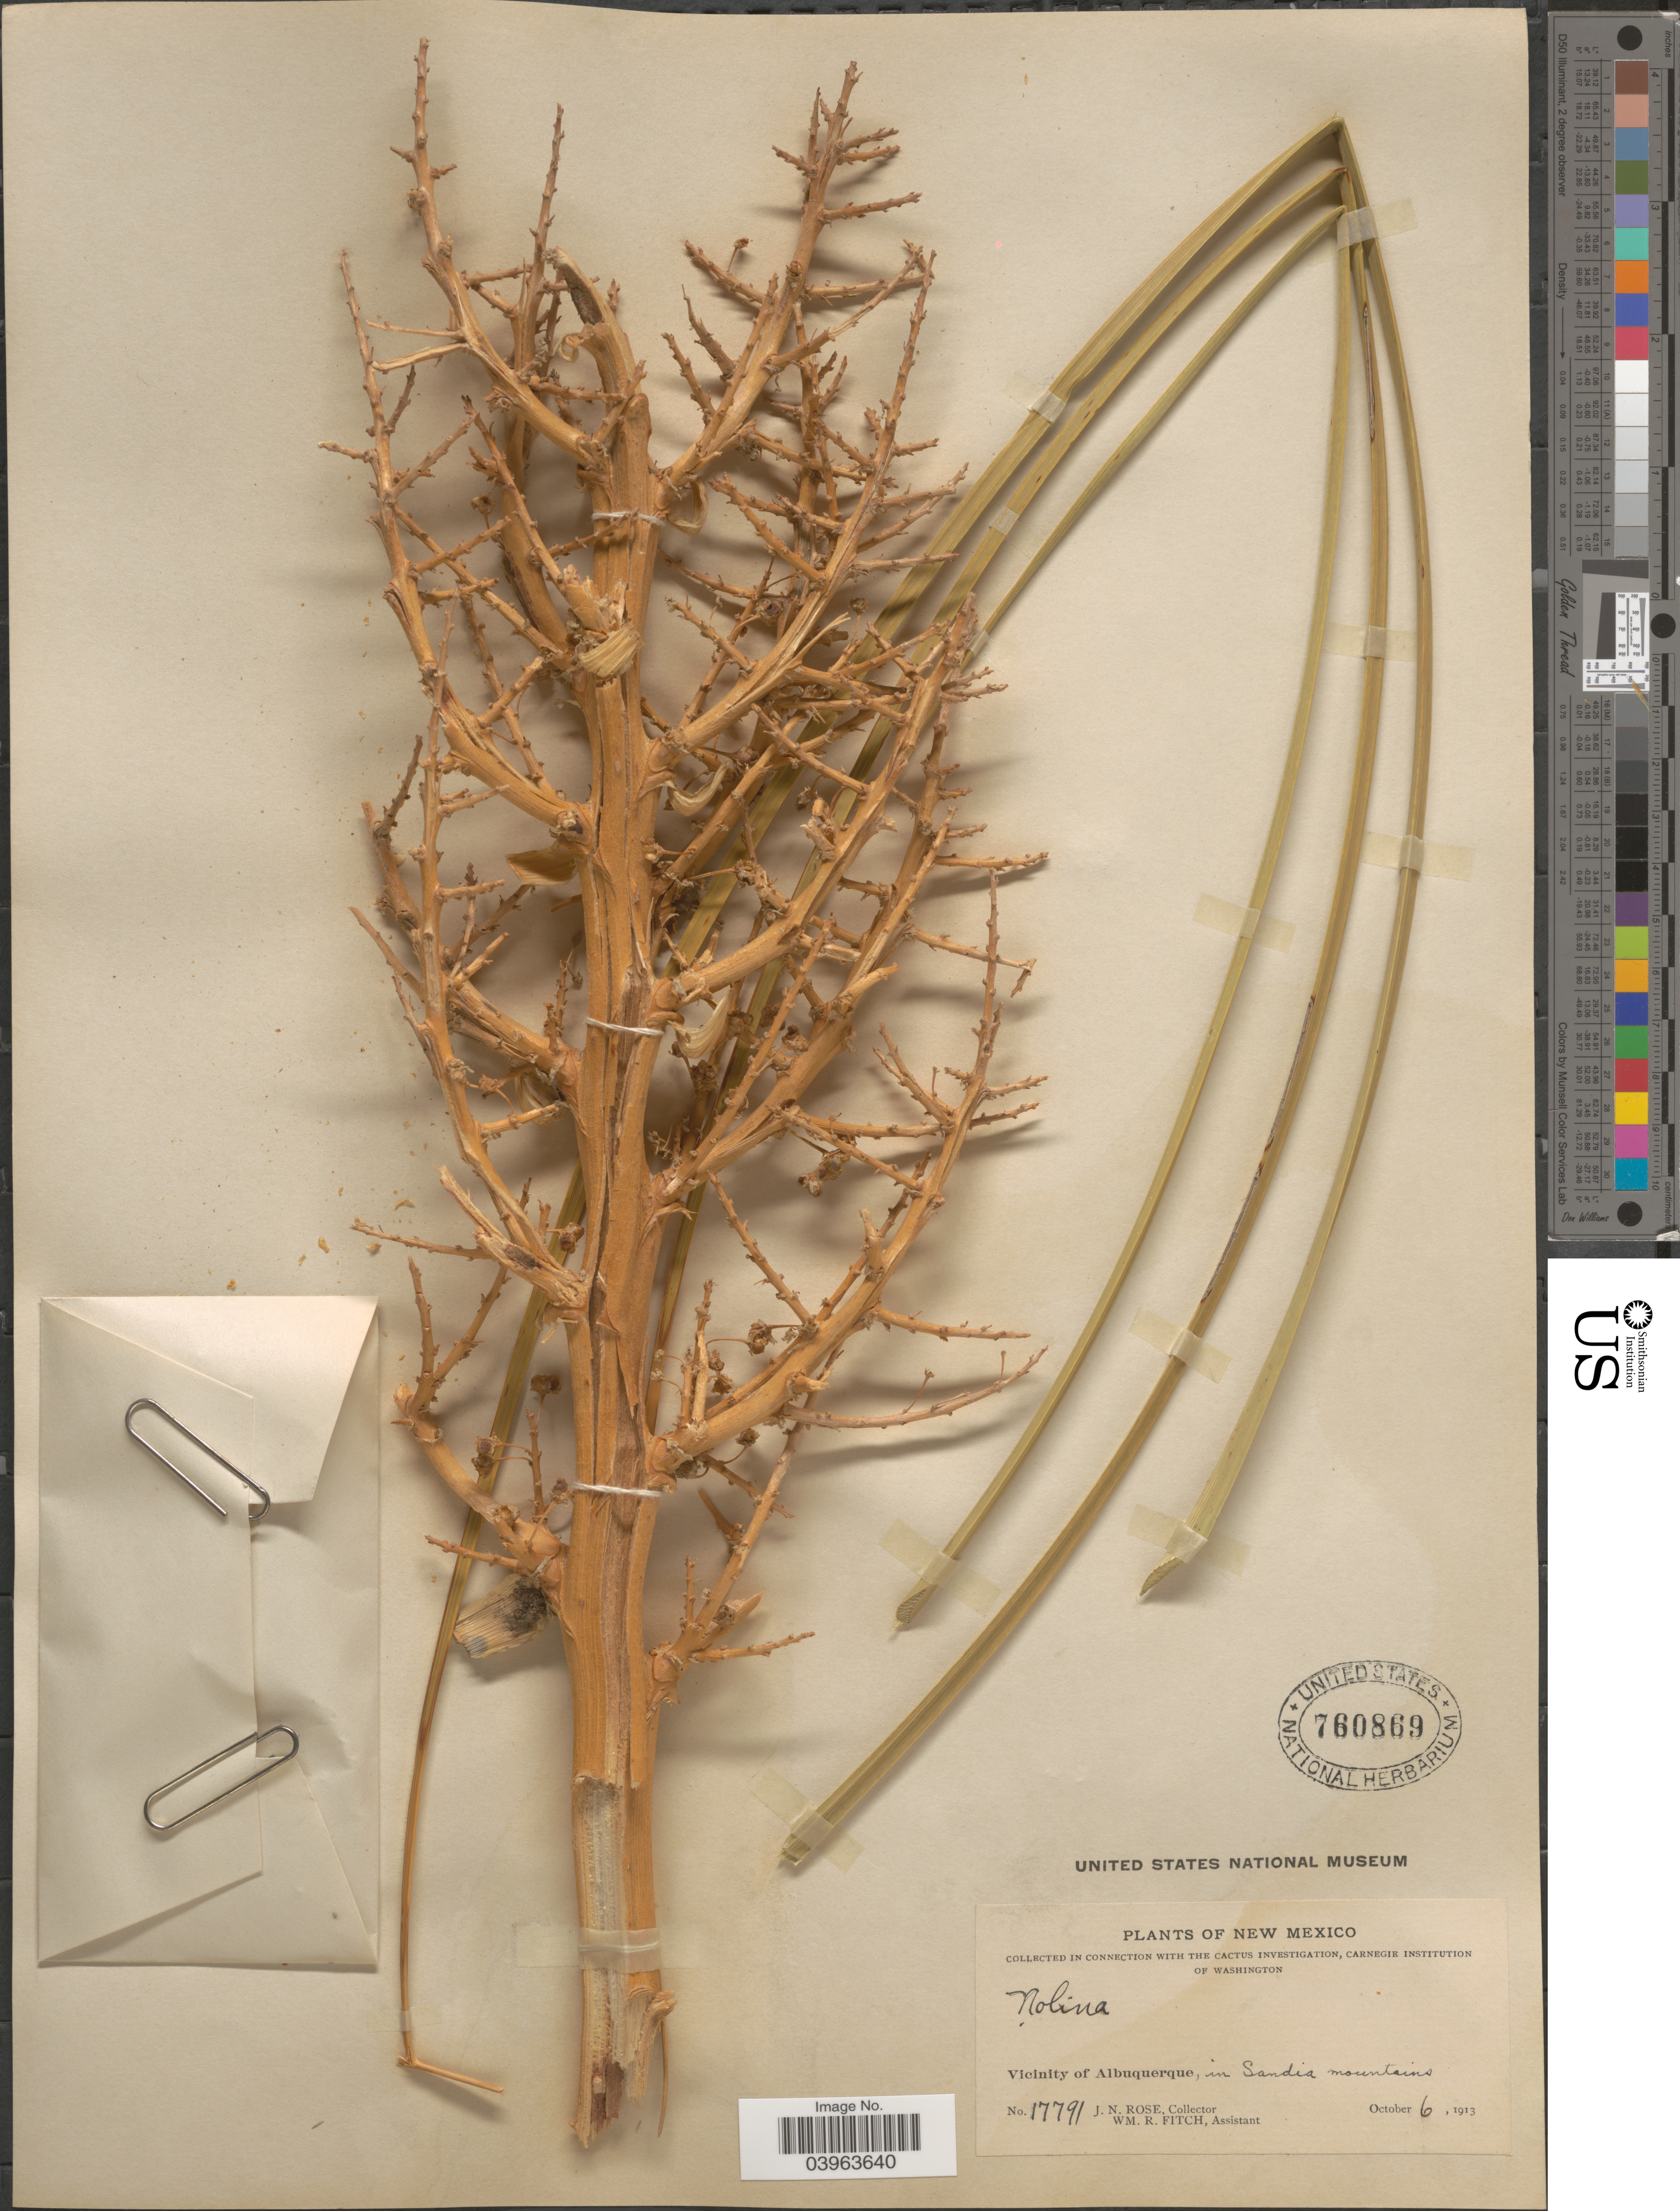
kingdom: Plantae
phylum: Tracheophyta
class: Liliopsida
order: Asparagales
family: Asparagaceae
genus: Nolina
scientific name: Nolina microcarpa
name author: S. Watson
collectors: J. N. Rose & W. R. Fitch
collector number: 17791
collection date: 1913-10-06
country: United States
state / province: New Mexico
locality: Vicinity of Albuquerque, in Sandia mountains.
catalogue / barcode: US 760869